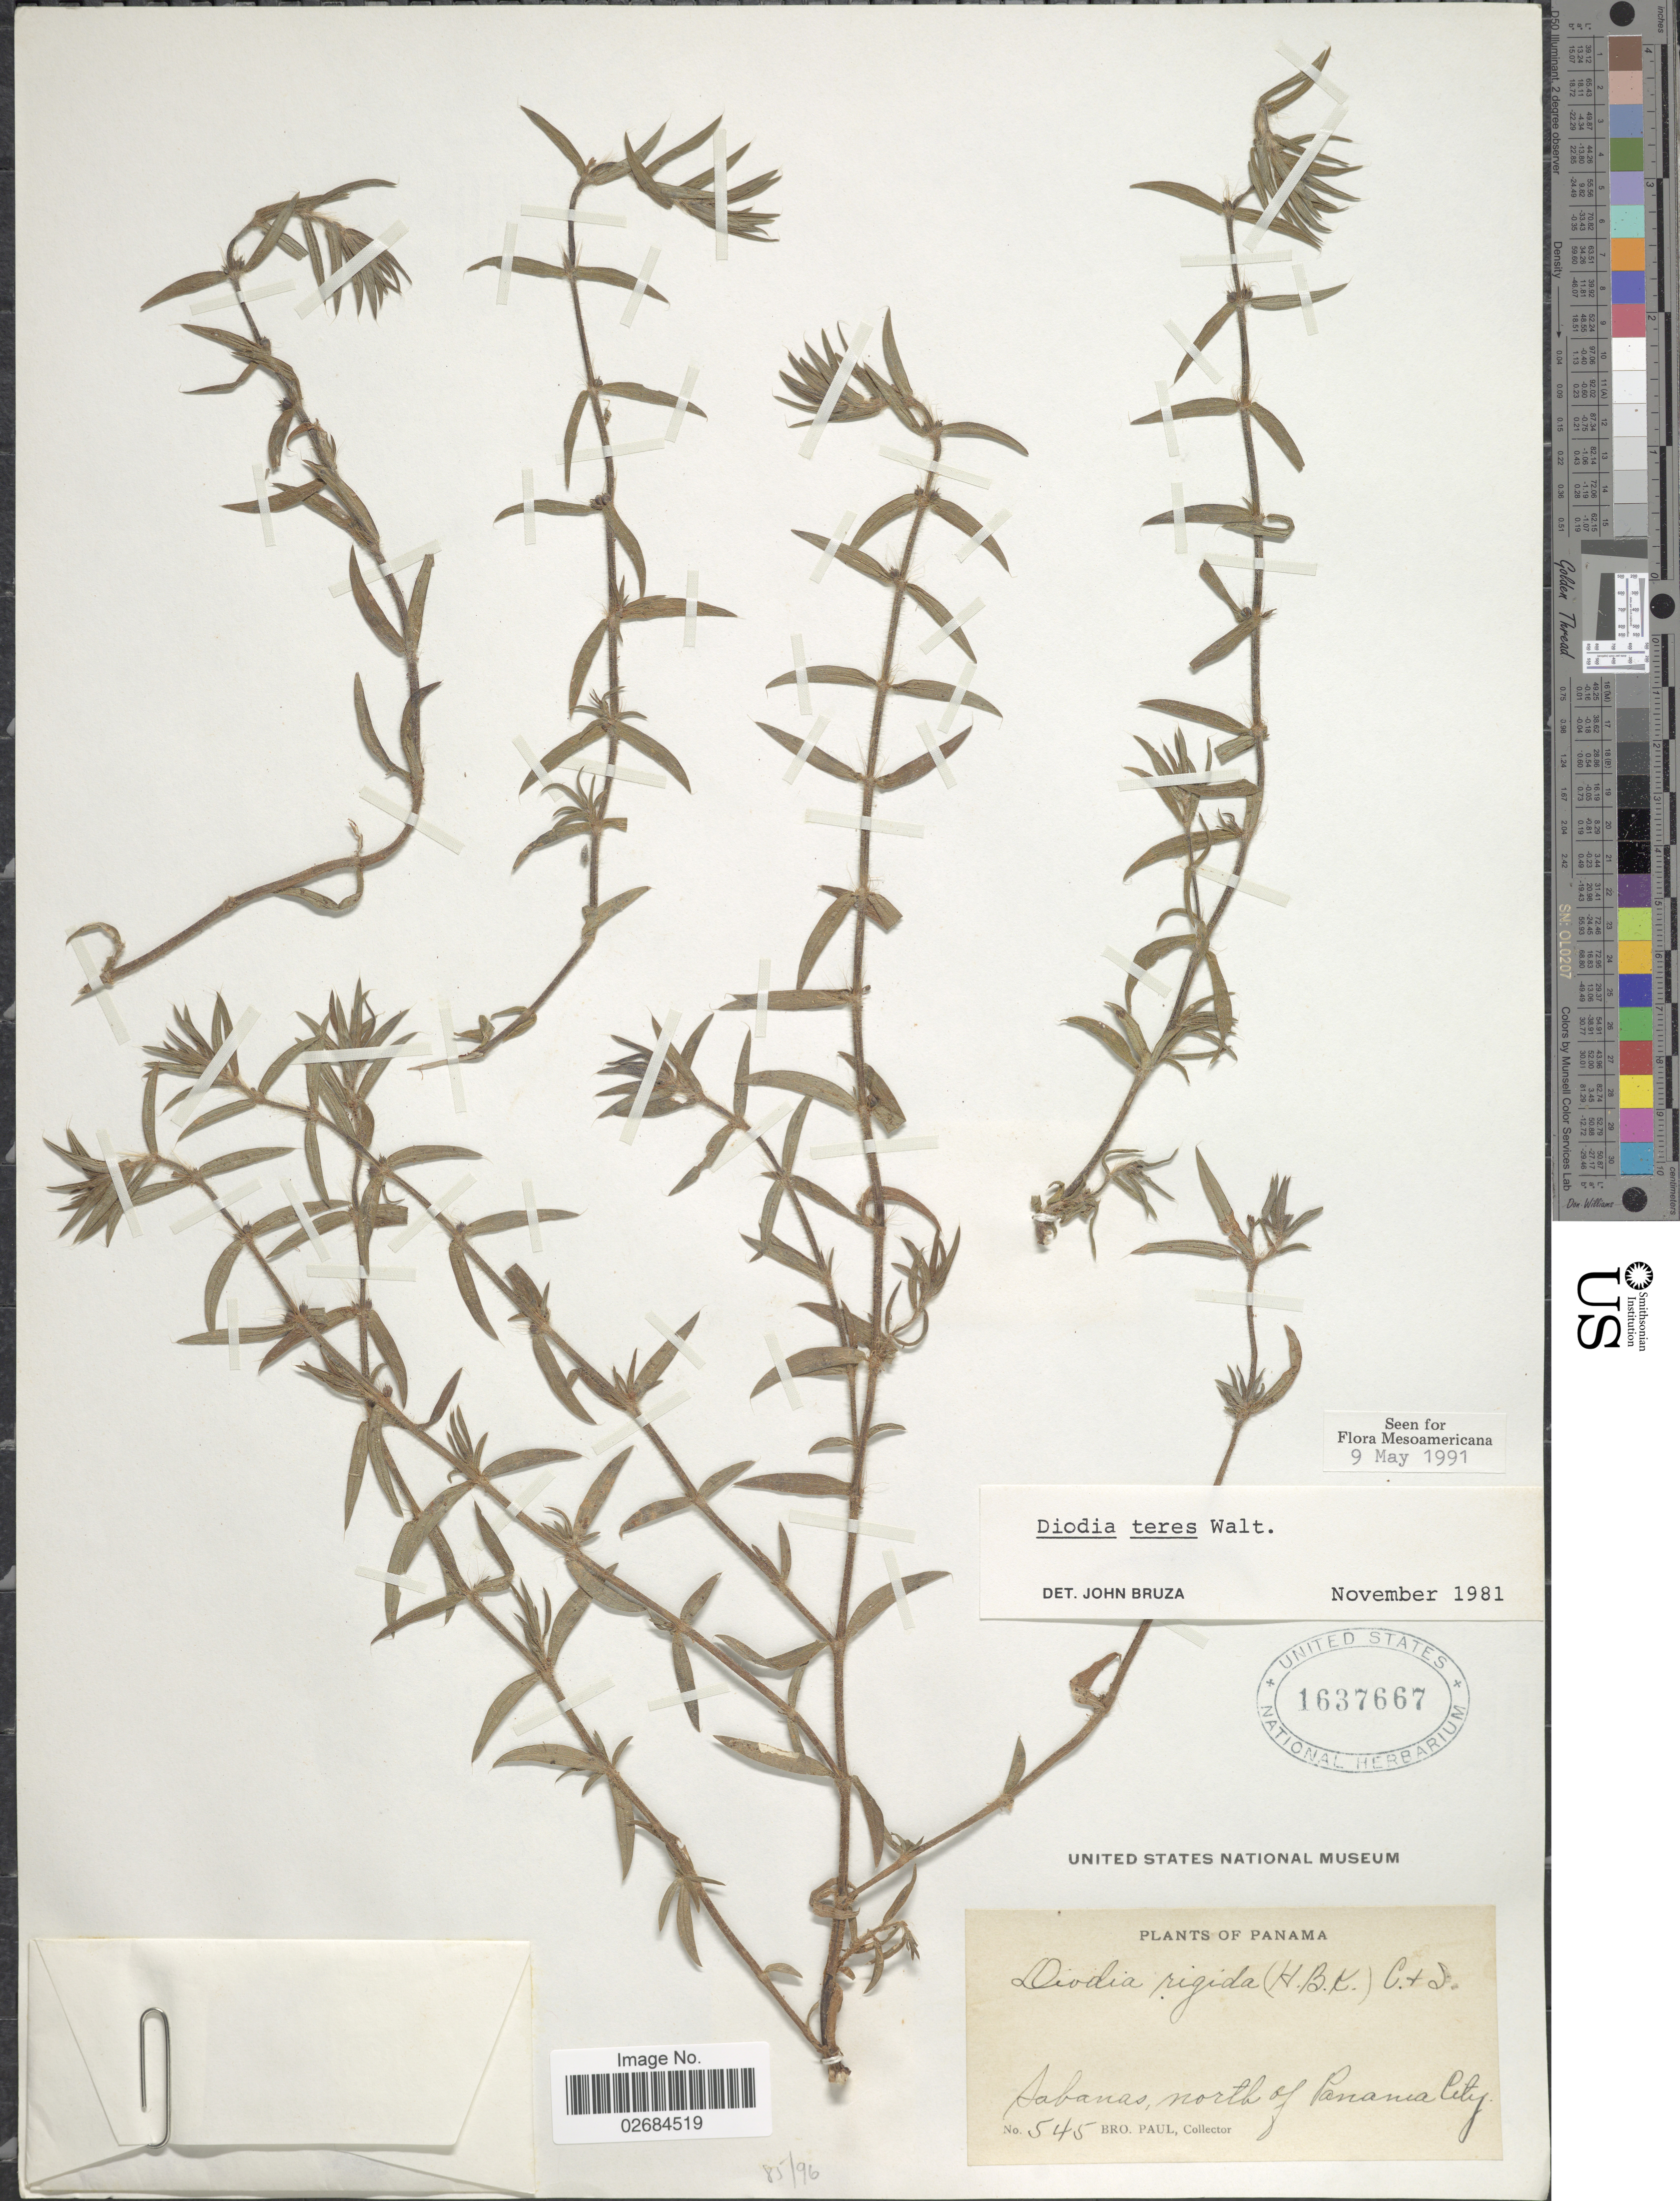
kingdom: Plantae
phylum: Tracheophyta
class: Magnoliopsida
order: Gentianales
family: Rubiaceae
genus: Diodia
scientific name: Diodia teres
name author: Walter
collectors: B. Paul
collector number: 545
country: Panama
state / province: Panamá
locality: Sabanas, north of Panama City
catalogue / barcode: US 1637667